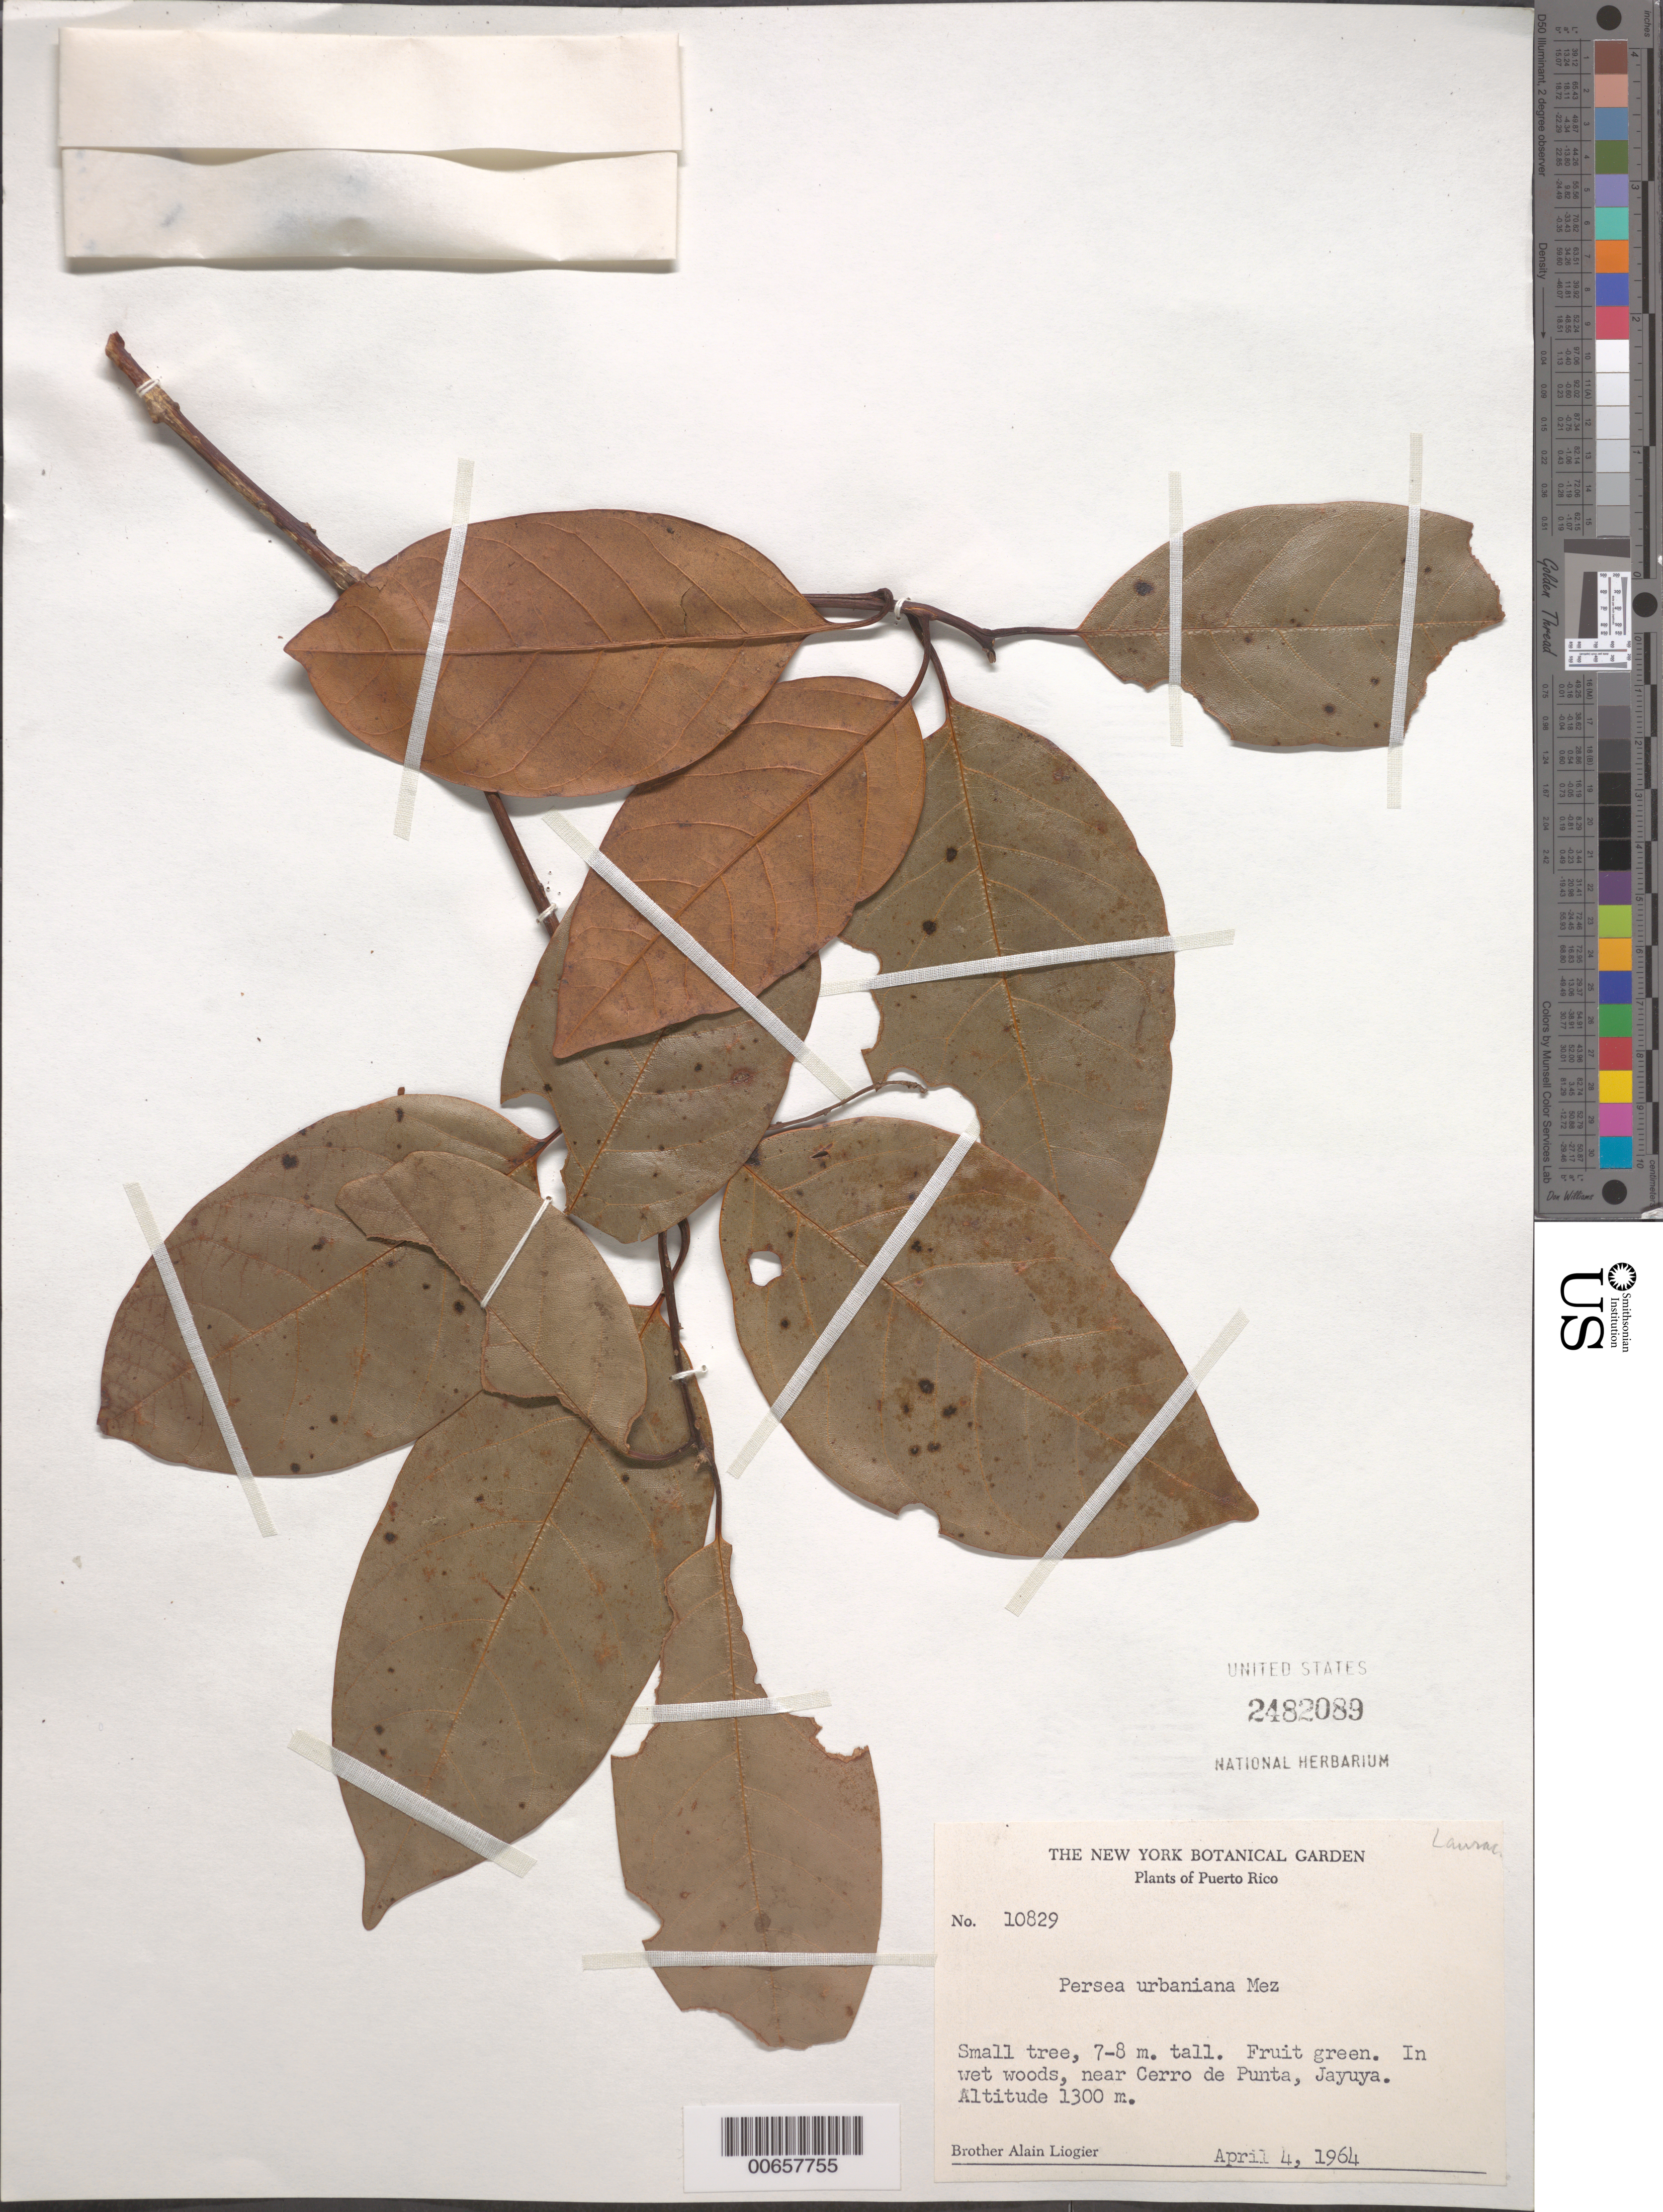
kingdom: Plantae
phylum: Tracheophyta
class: Magnoliopsida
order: Laurales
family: Lauraceae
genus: Persea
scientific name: Persea urbaniana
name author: Mez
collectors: A. H. Liogier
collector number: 10829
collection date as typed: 04 Apr 1964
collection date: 1964-04-04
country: Puerto Rico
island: Greater Antilles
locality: Cerro de Punta, Jayuya, near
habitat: In wet woods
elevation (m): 1300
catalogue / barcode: US 2482089